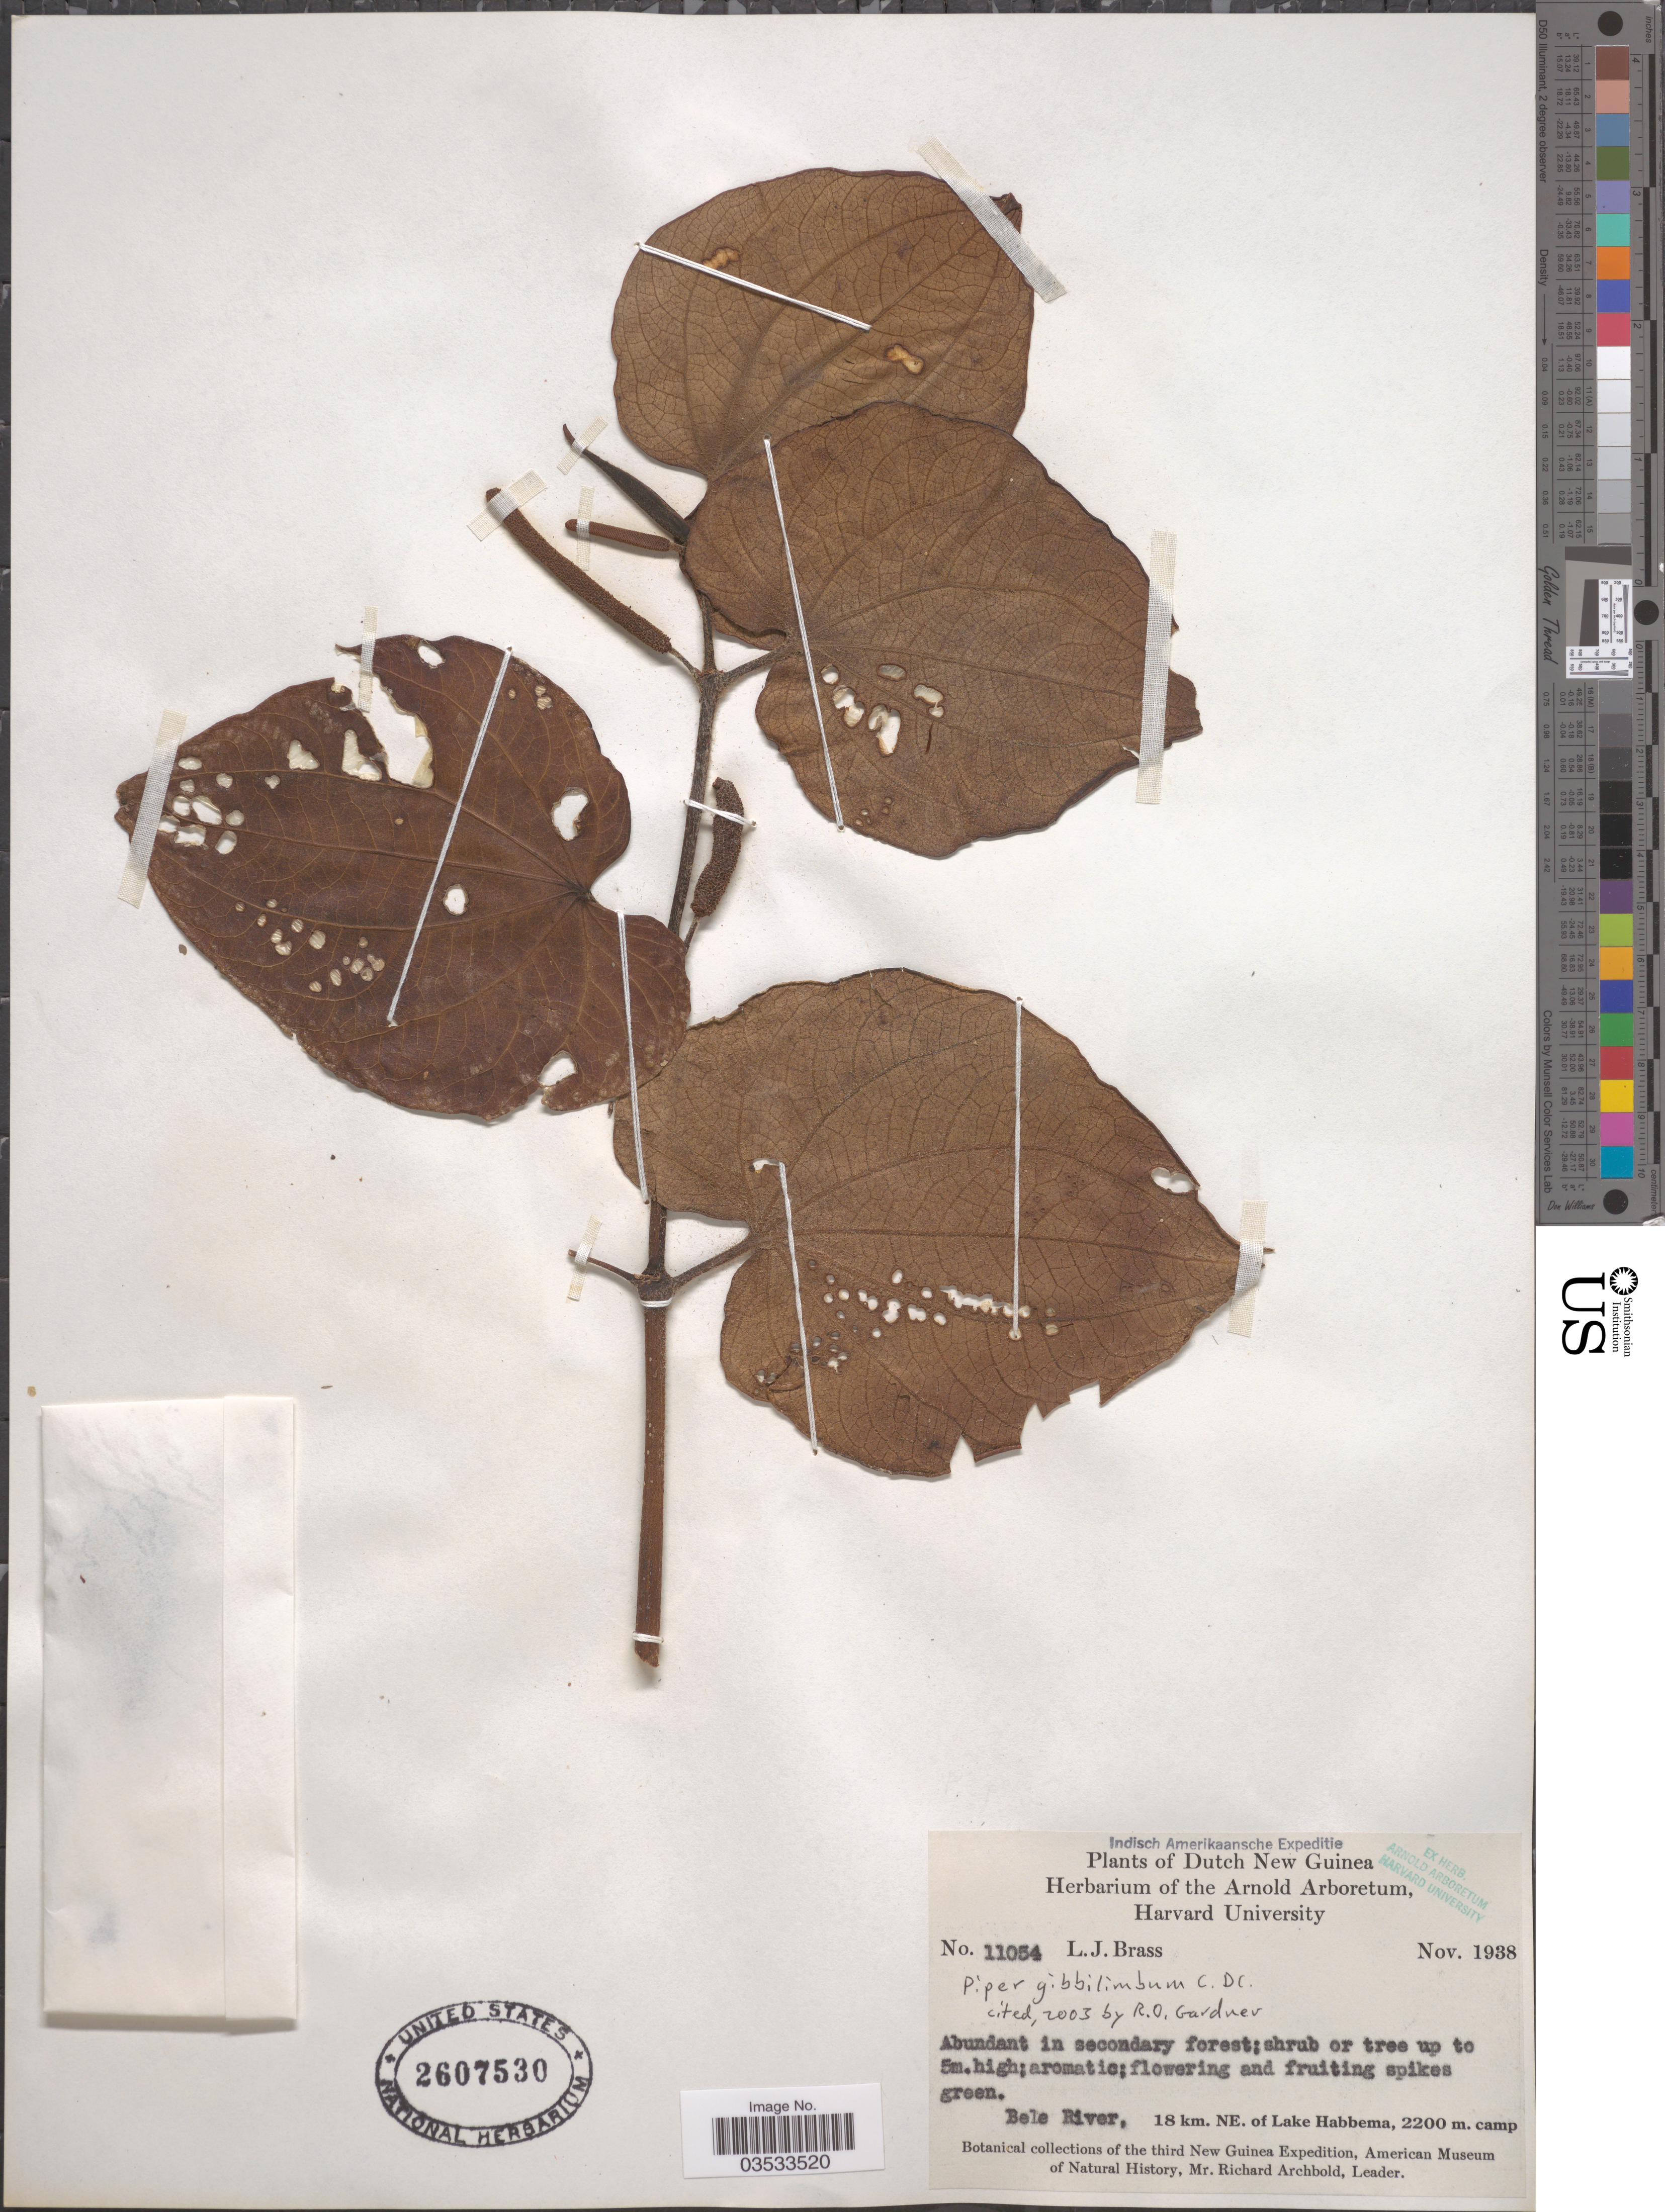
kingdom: Plantae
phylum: Tracheophyta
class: Magnoliopsida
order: Piperales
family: Piperaceae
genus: Piper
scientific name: Piper gibbilimbum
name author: C. DC.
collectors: L. J. Brass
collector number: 11054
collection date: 1938-11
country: Indonesia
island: New Guinea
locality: Dutch New Guinea. Bele River, 18 km. NE. of Lake Habbema, camp.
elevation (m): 2200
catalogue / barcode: US 2607530